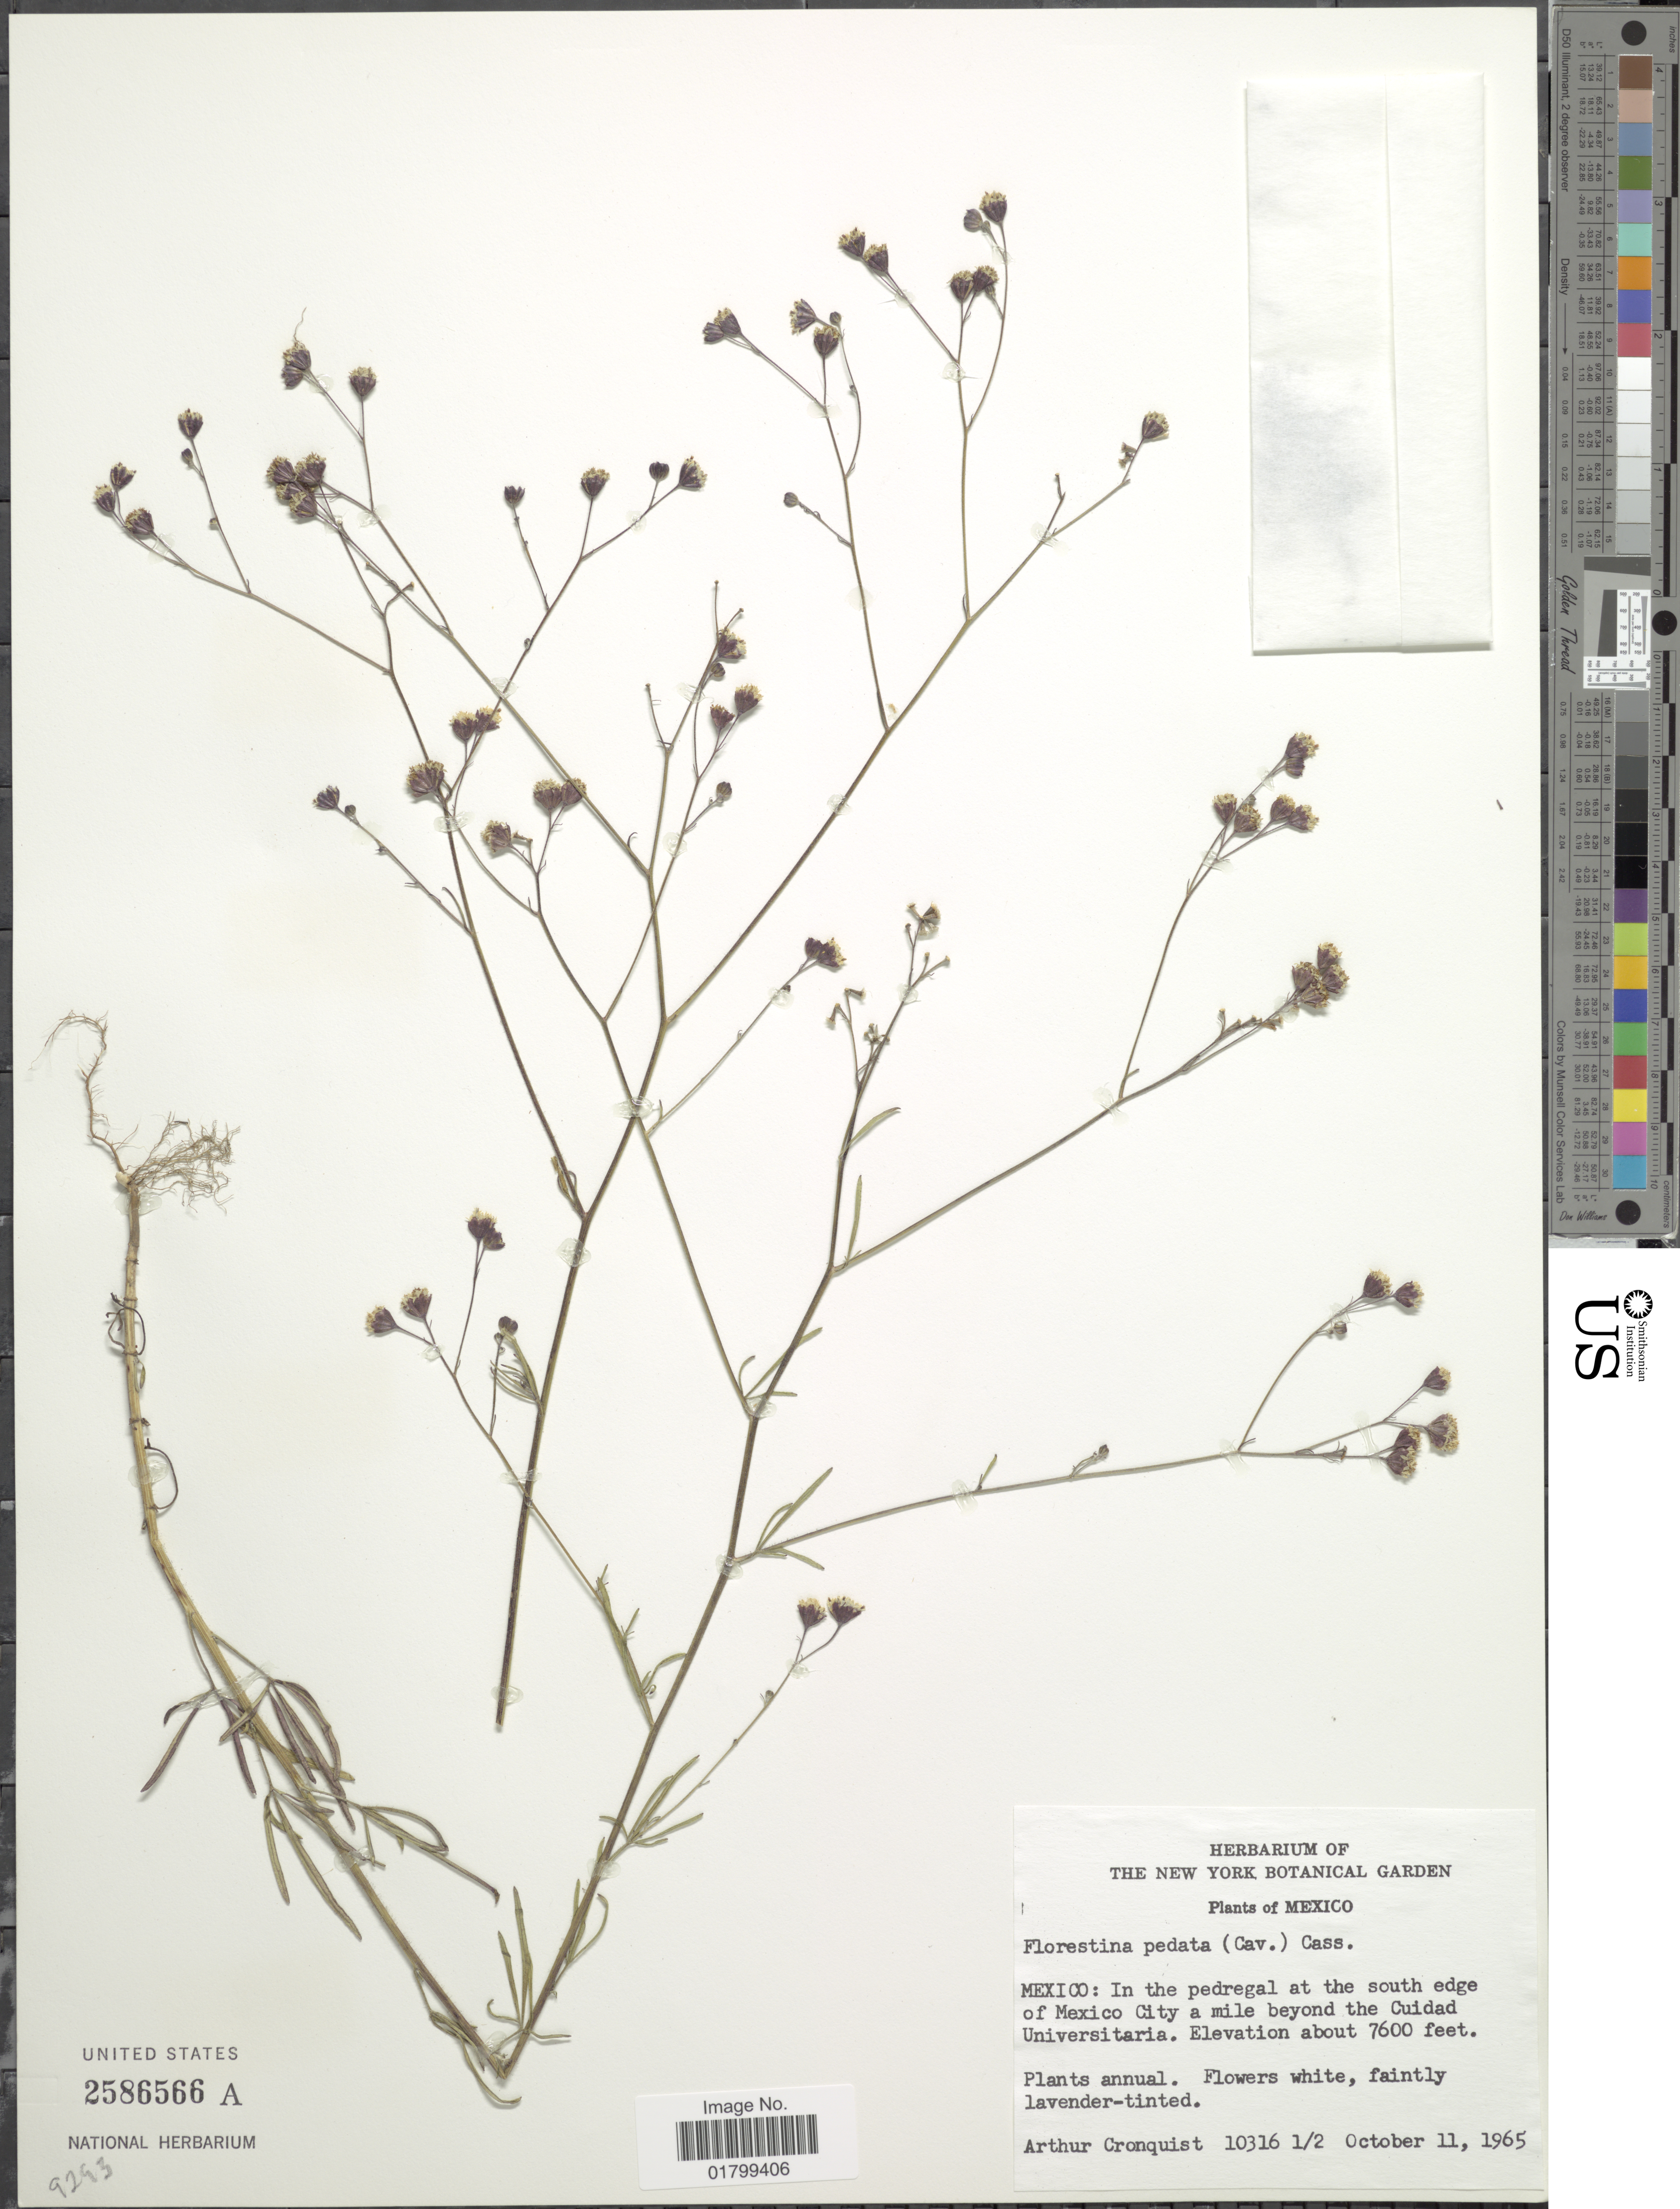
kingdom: Plantae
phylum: Tracheophyta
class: Magnoliopsida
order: Asterales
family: Asteraceae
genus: Florestina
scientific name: Florestina pedata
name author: (Cav.) Cass.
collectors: A. J. Cronquist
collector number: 10316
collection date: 1965-10-11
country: Mexico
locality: In the pedregal at the south edge of Mexico City a mile beyond the Ciudad Universitaria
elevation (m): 2316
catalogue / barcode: US 2586566A